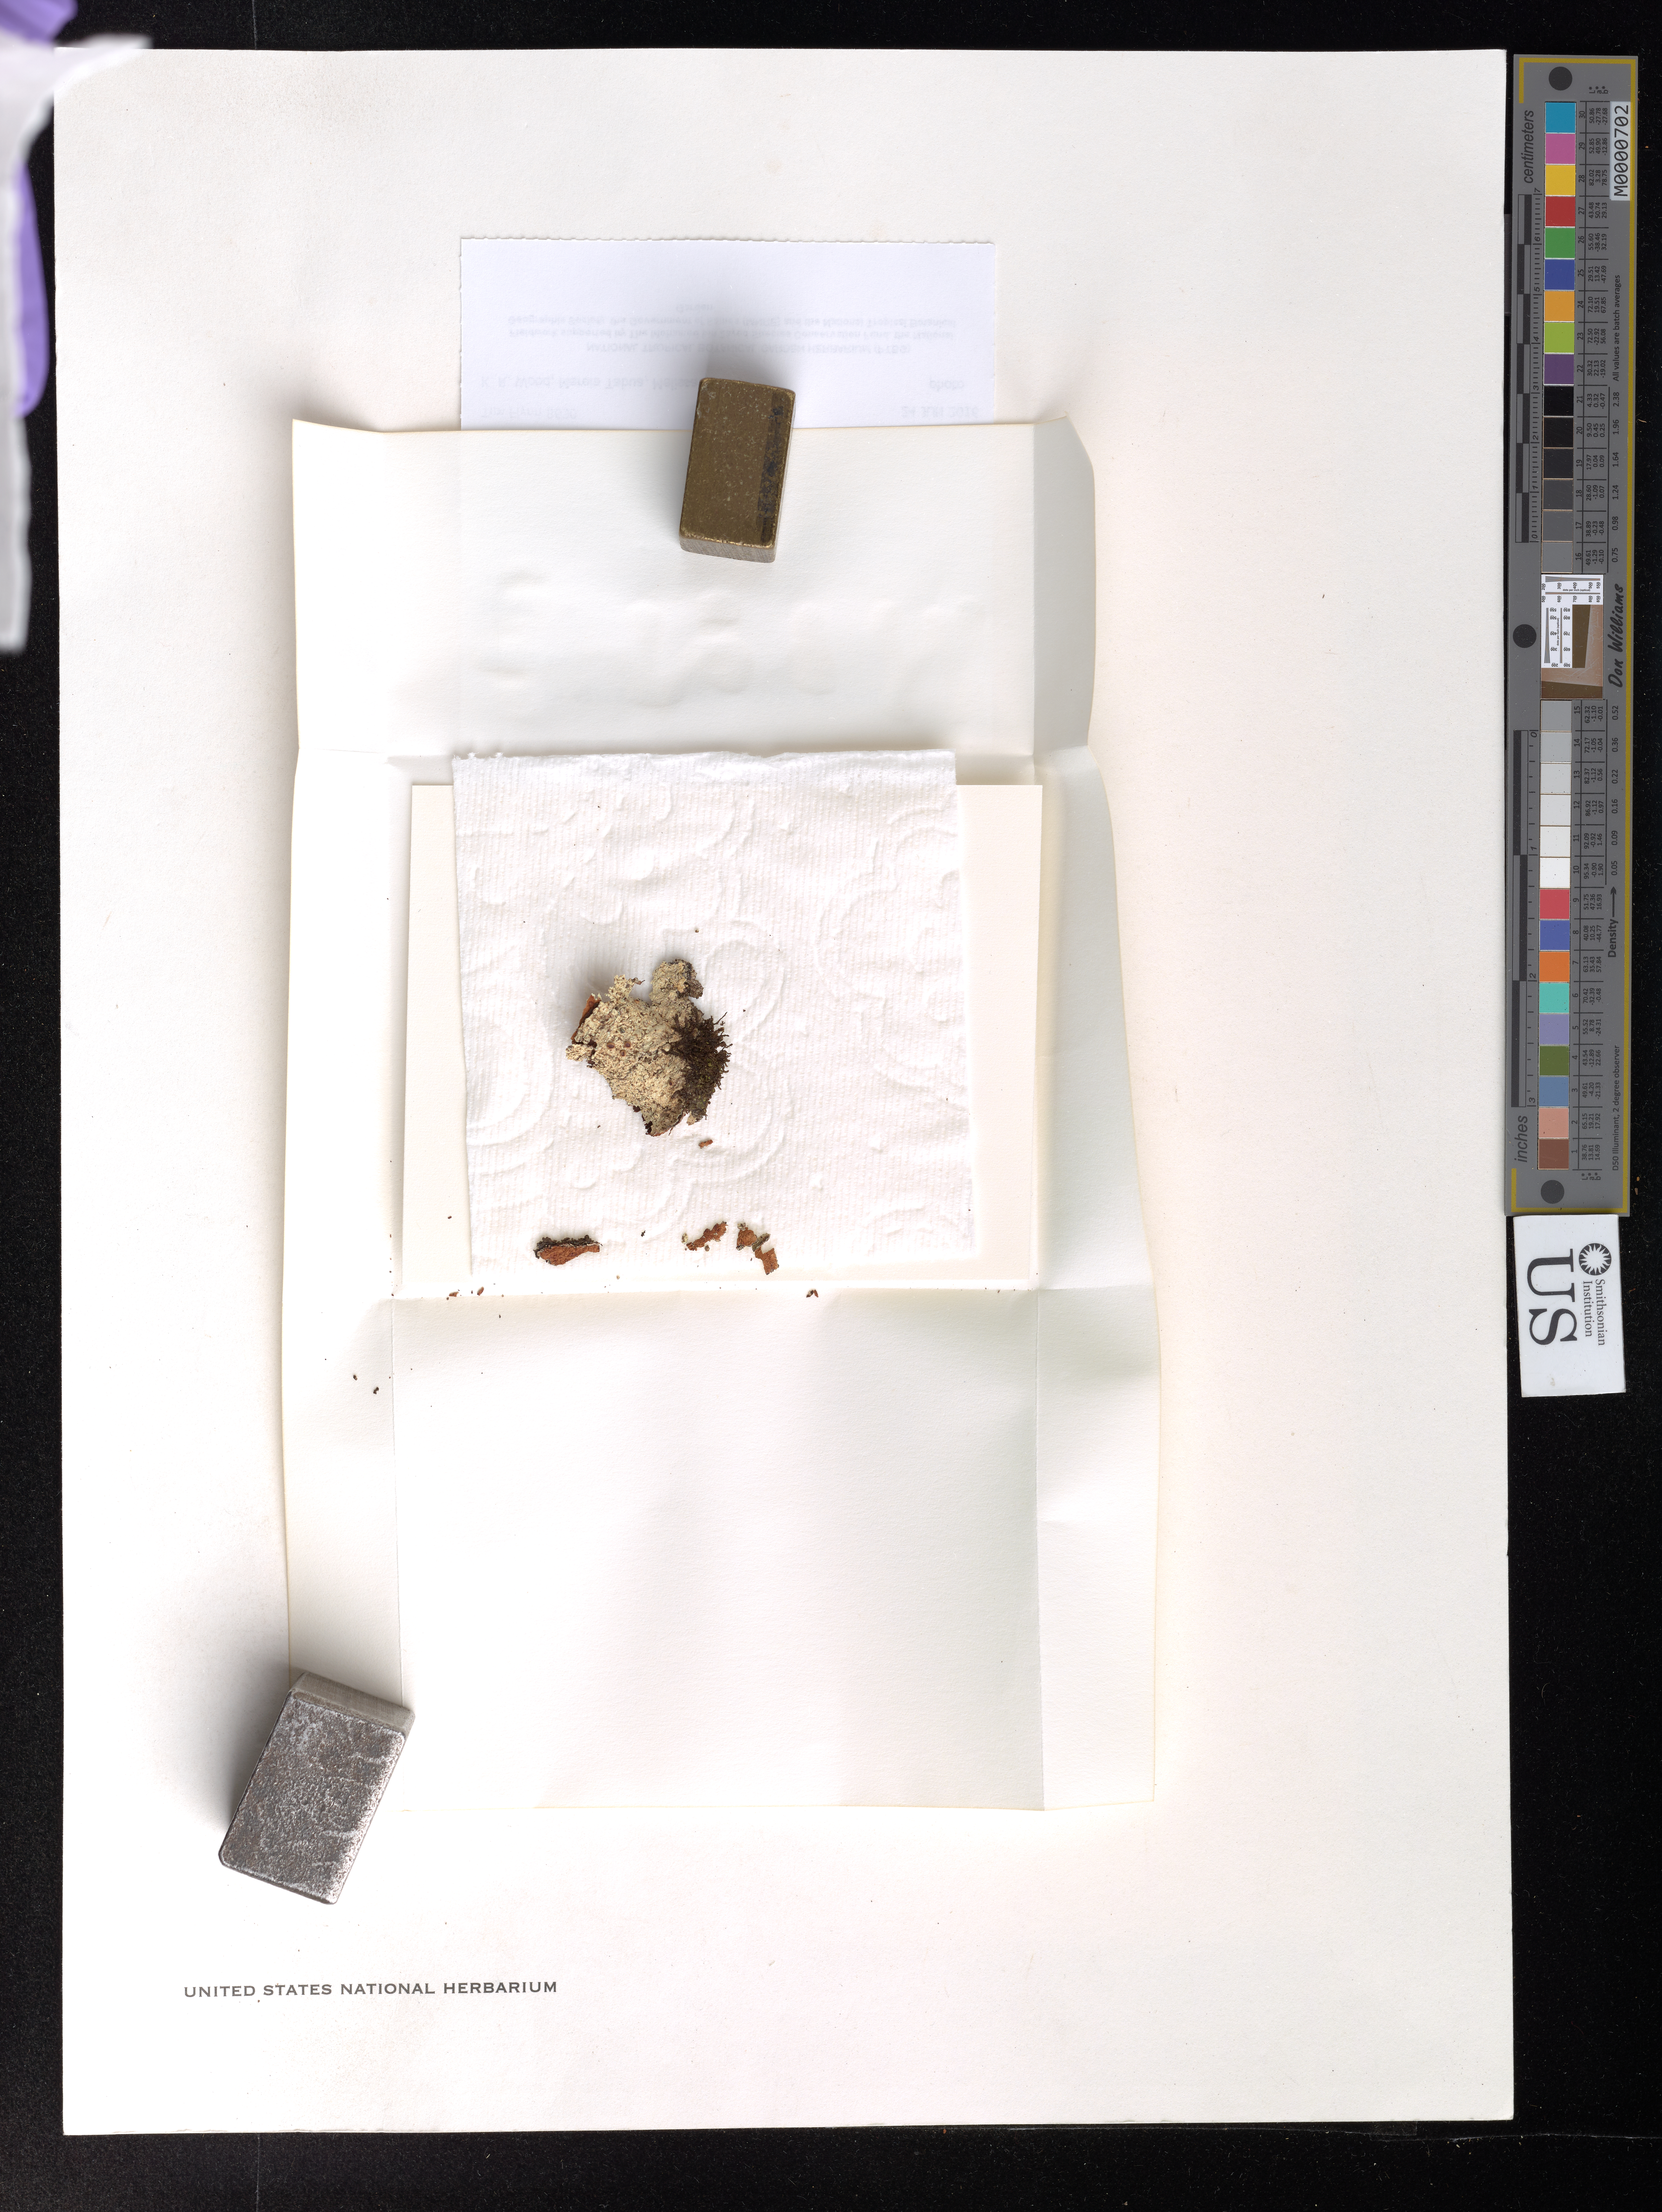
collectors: T. W. Flynn, K. R. Wood, M. Tabua & M. Johnson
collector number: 8630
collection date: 2016-06-24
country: Samoa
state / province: Gagaifomauga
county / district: Savaii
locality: Savaii. Trail down from Mt. Mata o Le Afi through forested slopes above Aopo.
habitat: Primary montane forest w/ Dysoxylum, Cyrtandra, Myristica, Psychotria, Cyathea, Elatostemma.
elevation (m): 1466